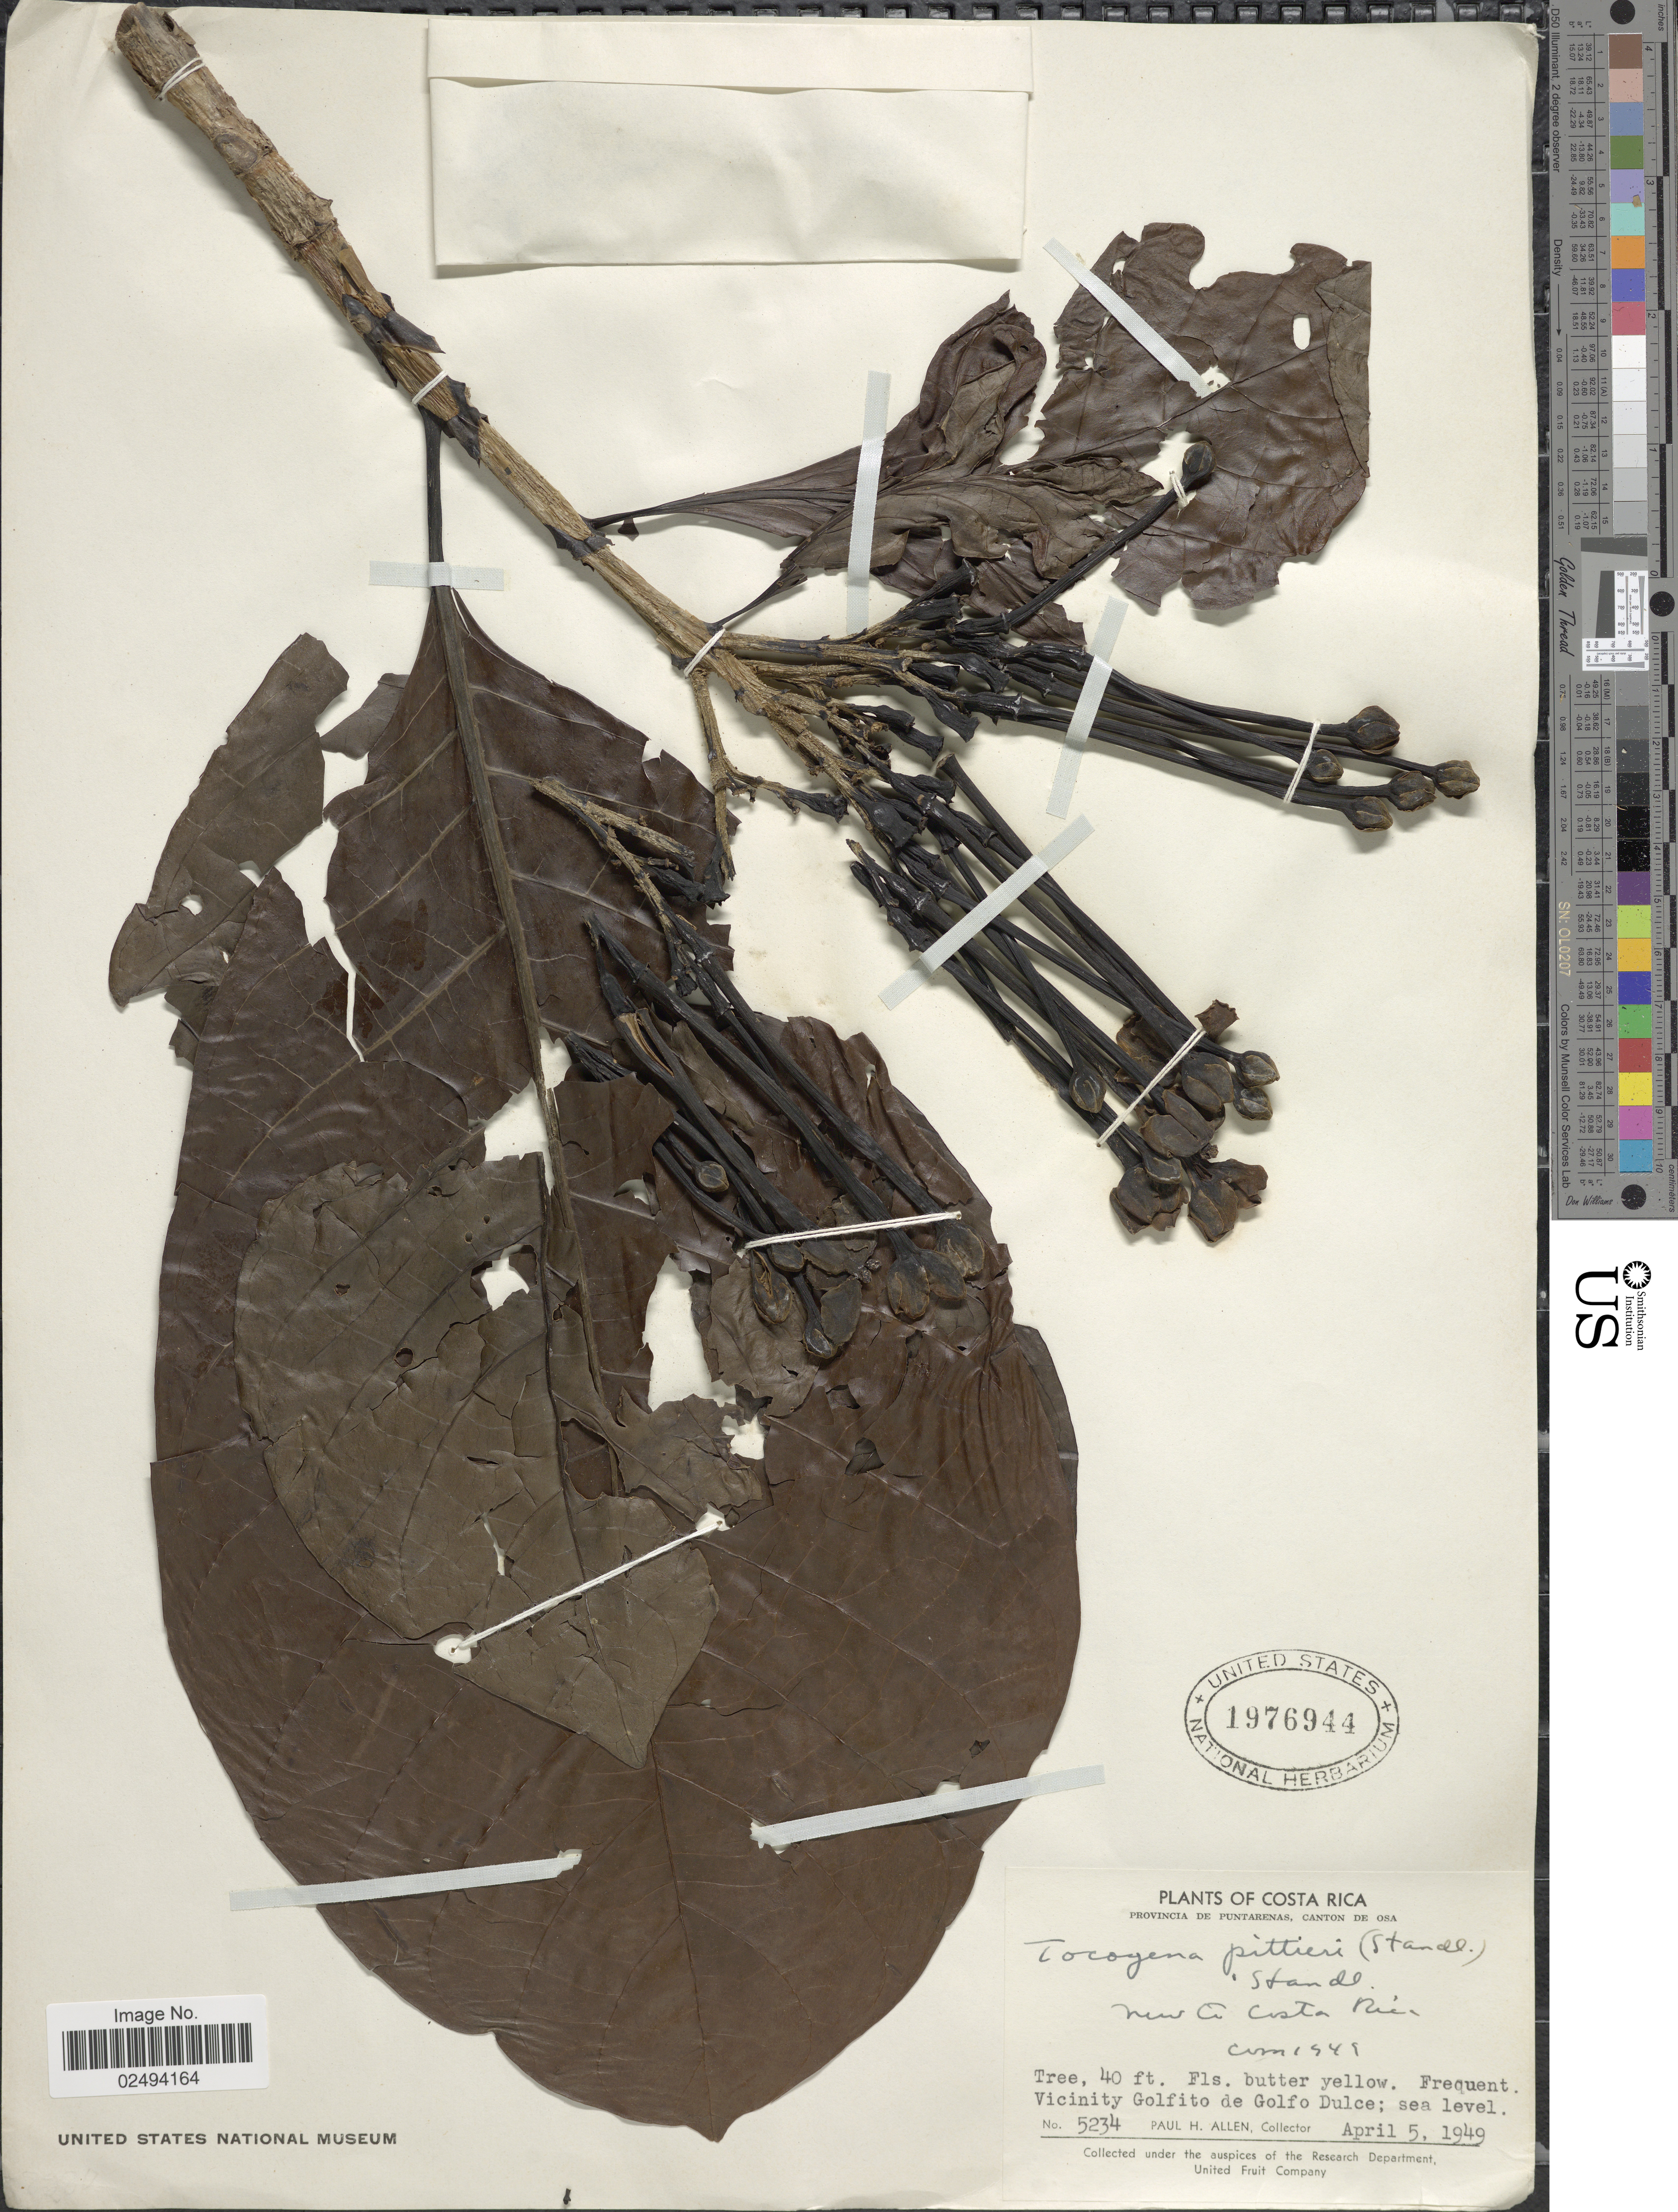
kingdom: Plantae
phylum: Tracheophyta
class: Magnoliopsida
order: Gentianales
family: Rubiaceae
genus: Tocoyena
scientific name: Tocoyena pittieri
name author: (Standl.) Standl.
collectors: P. H. Allen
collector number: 5234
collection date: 1949-04-05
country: Costa Rica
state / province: Puntarenas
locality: Canton De Osa, Vicinity Golfito de Golfo Dulce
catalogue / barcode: US 1976944